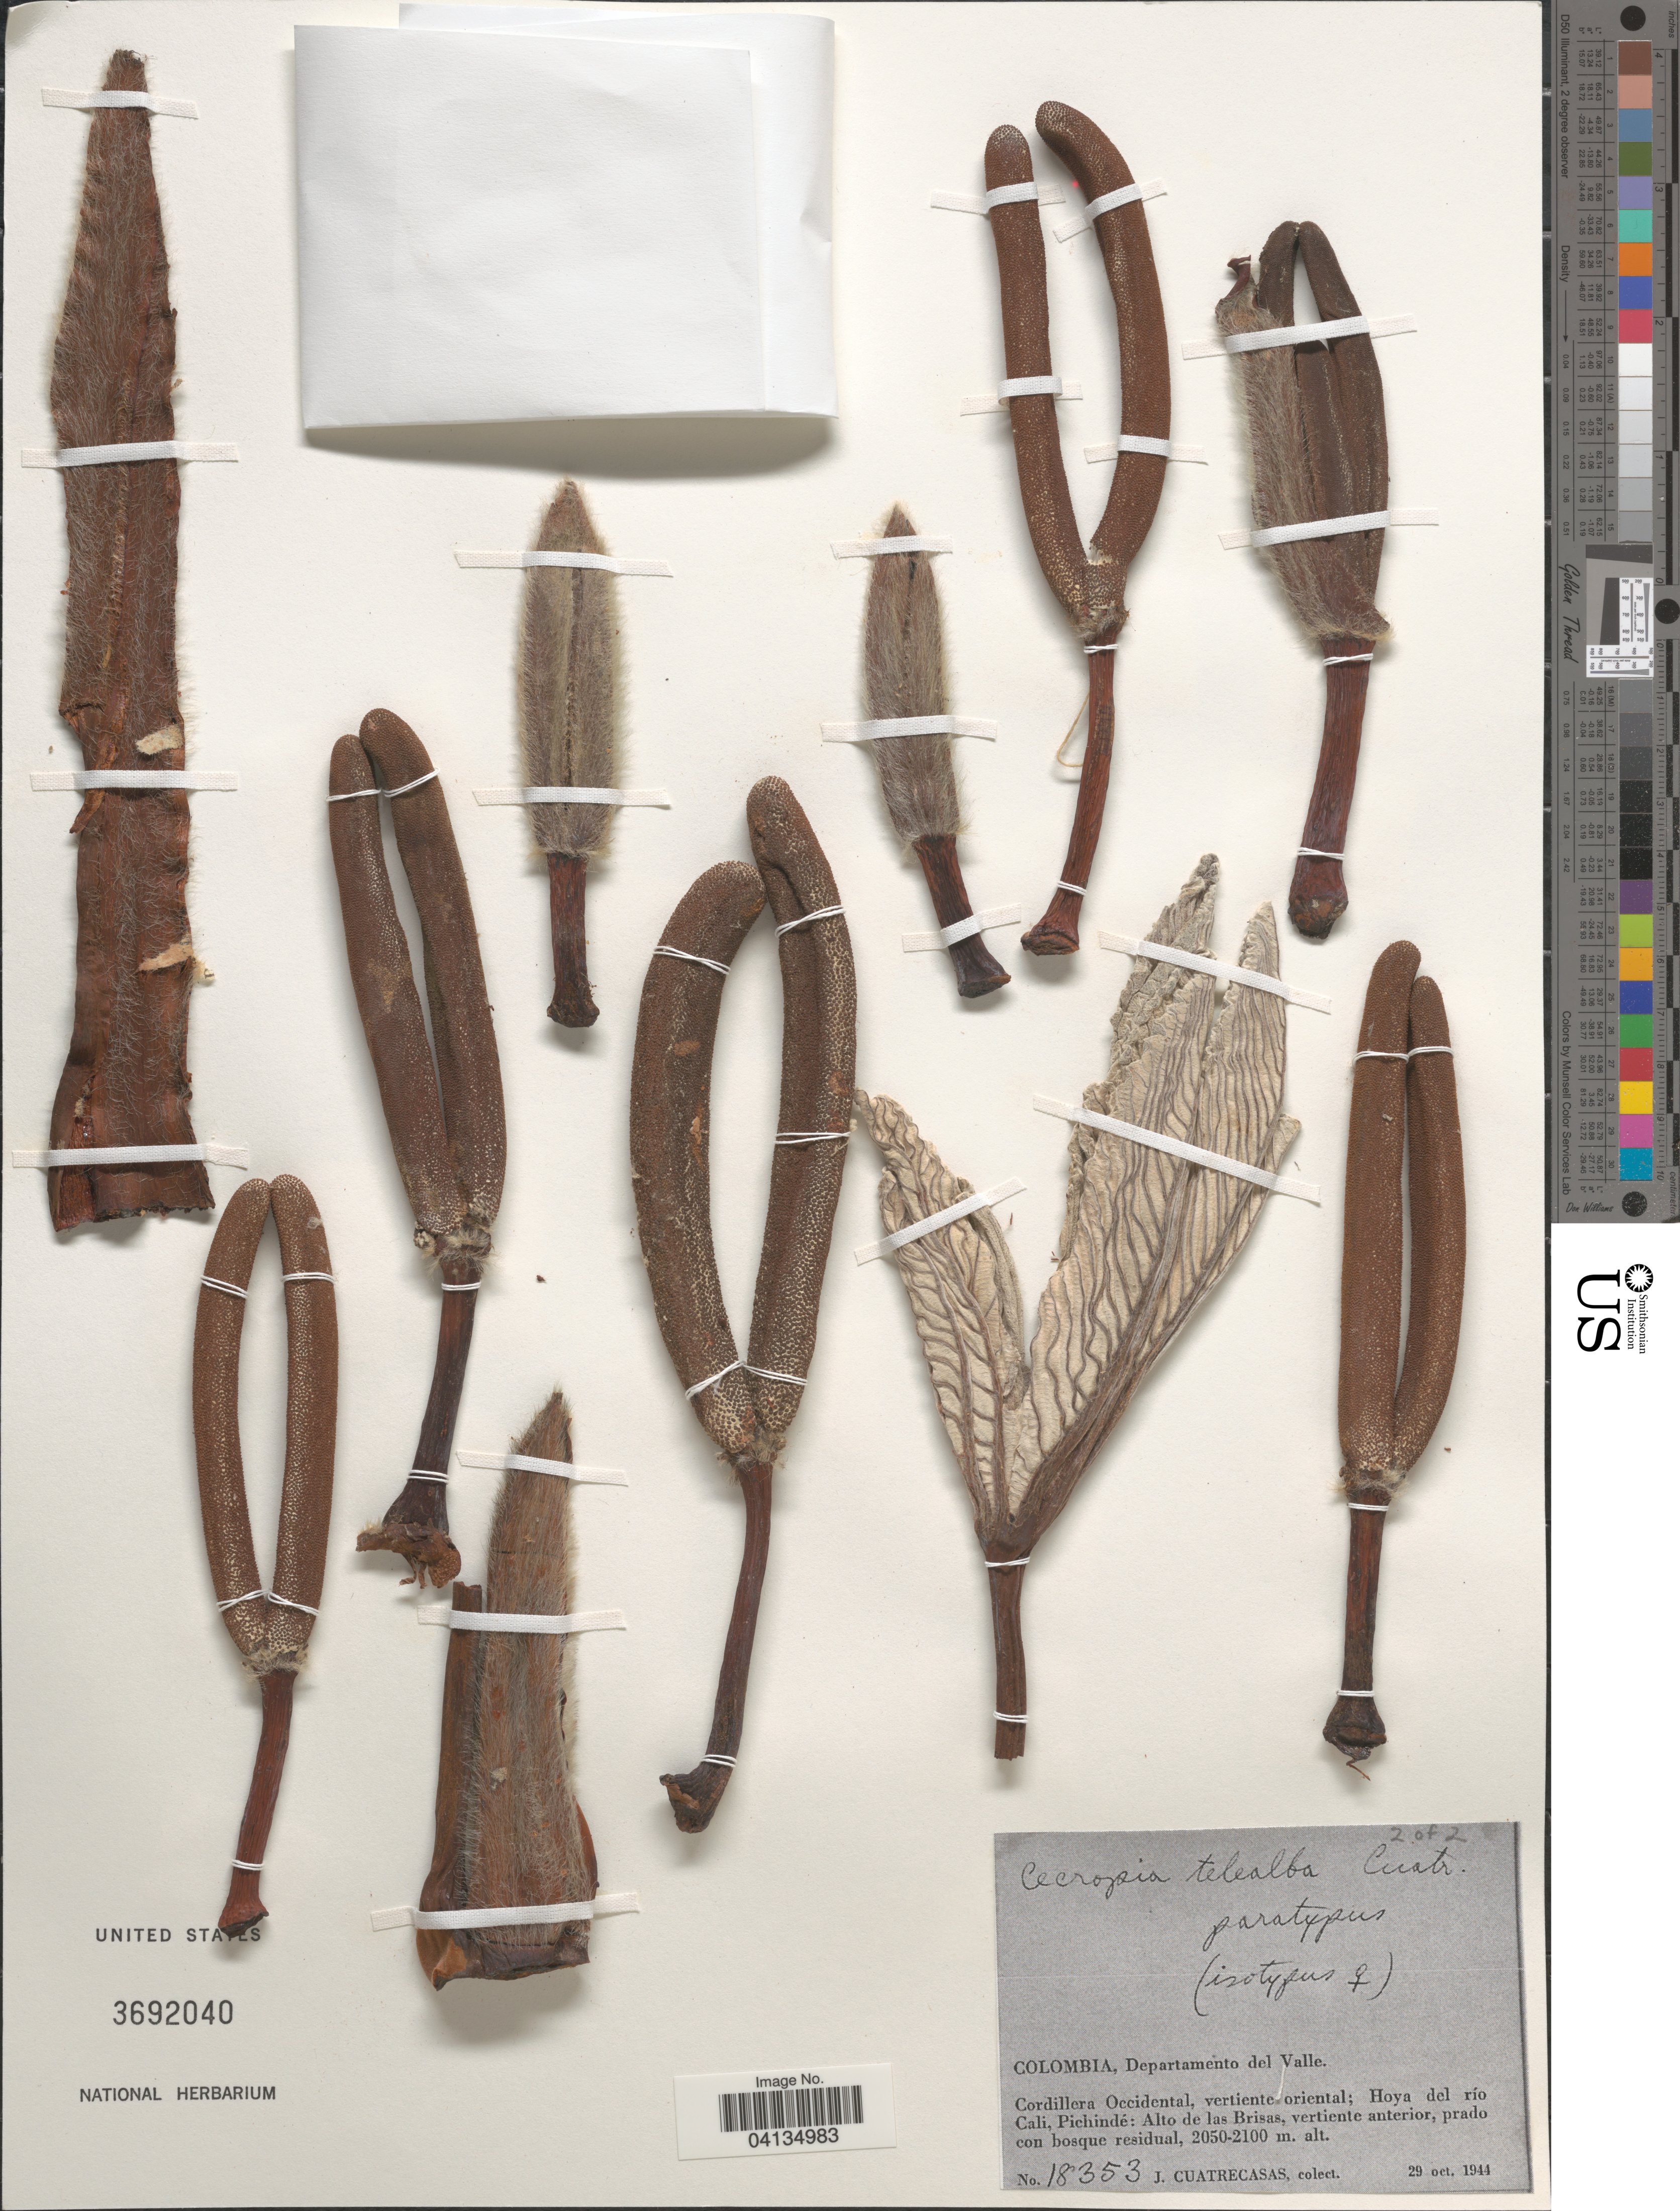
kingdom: Plantae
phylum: Tracheophyta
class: Magnoliopsida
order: Rosales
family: Urticaceae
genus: Cecropia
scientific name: Cecropia telealba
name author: Cuatrec.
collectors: J. Cuatrecasas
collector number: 18353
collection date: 1944-10-29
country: Colombia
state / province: Valle del Cauca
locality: Departamento del Valle. Cordillera Occicental, vertiente oriental; Hoya del río Cali, Pichindé: Alto de las Brisas, vertiente anterior.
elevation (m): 2050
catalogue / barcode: US 3692040